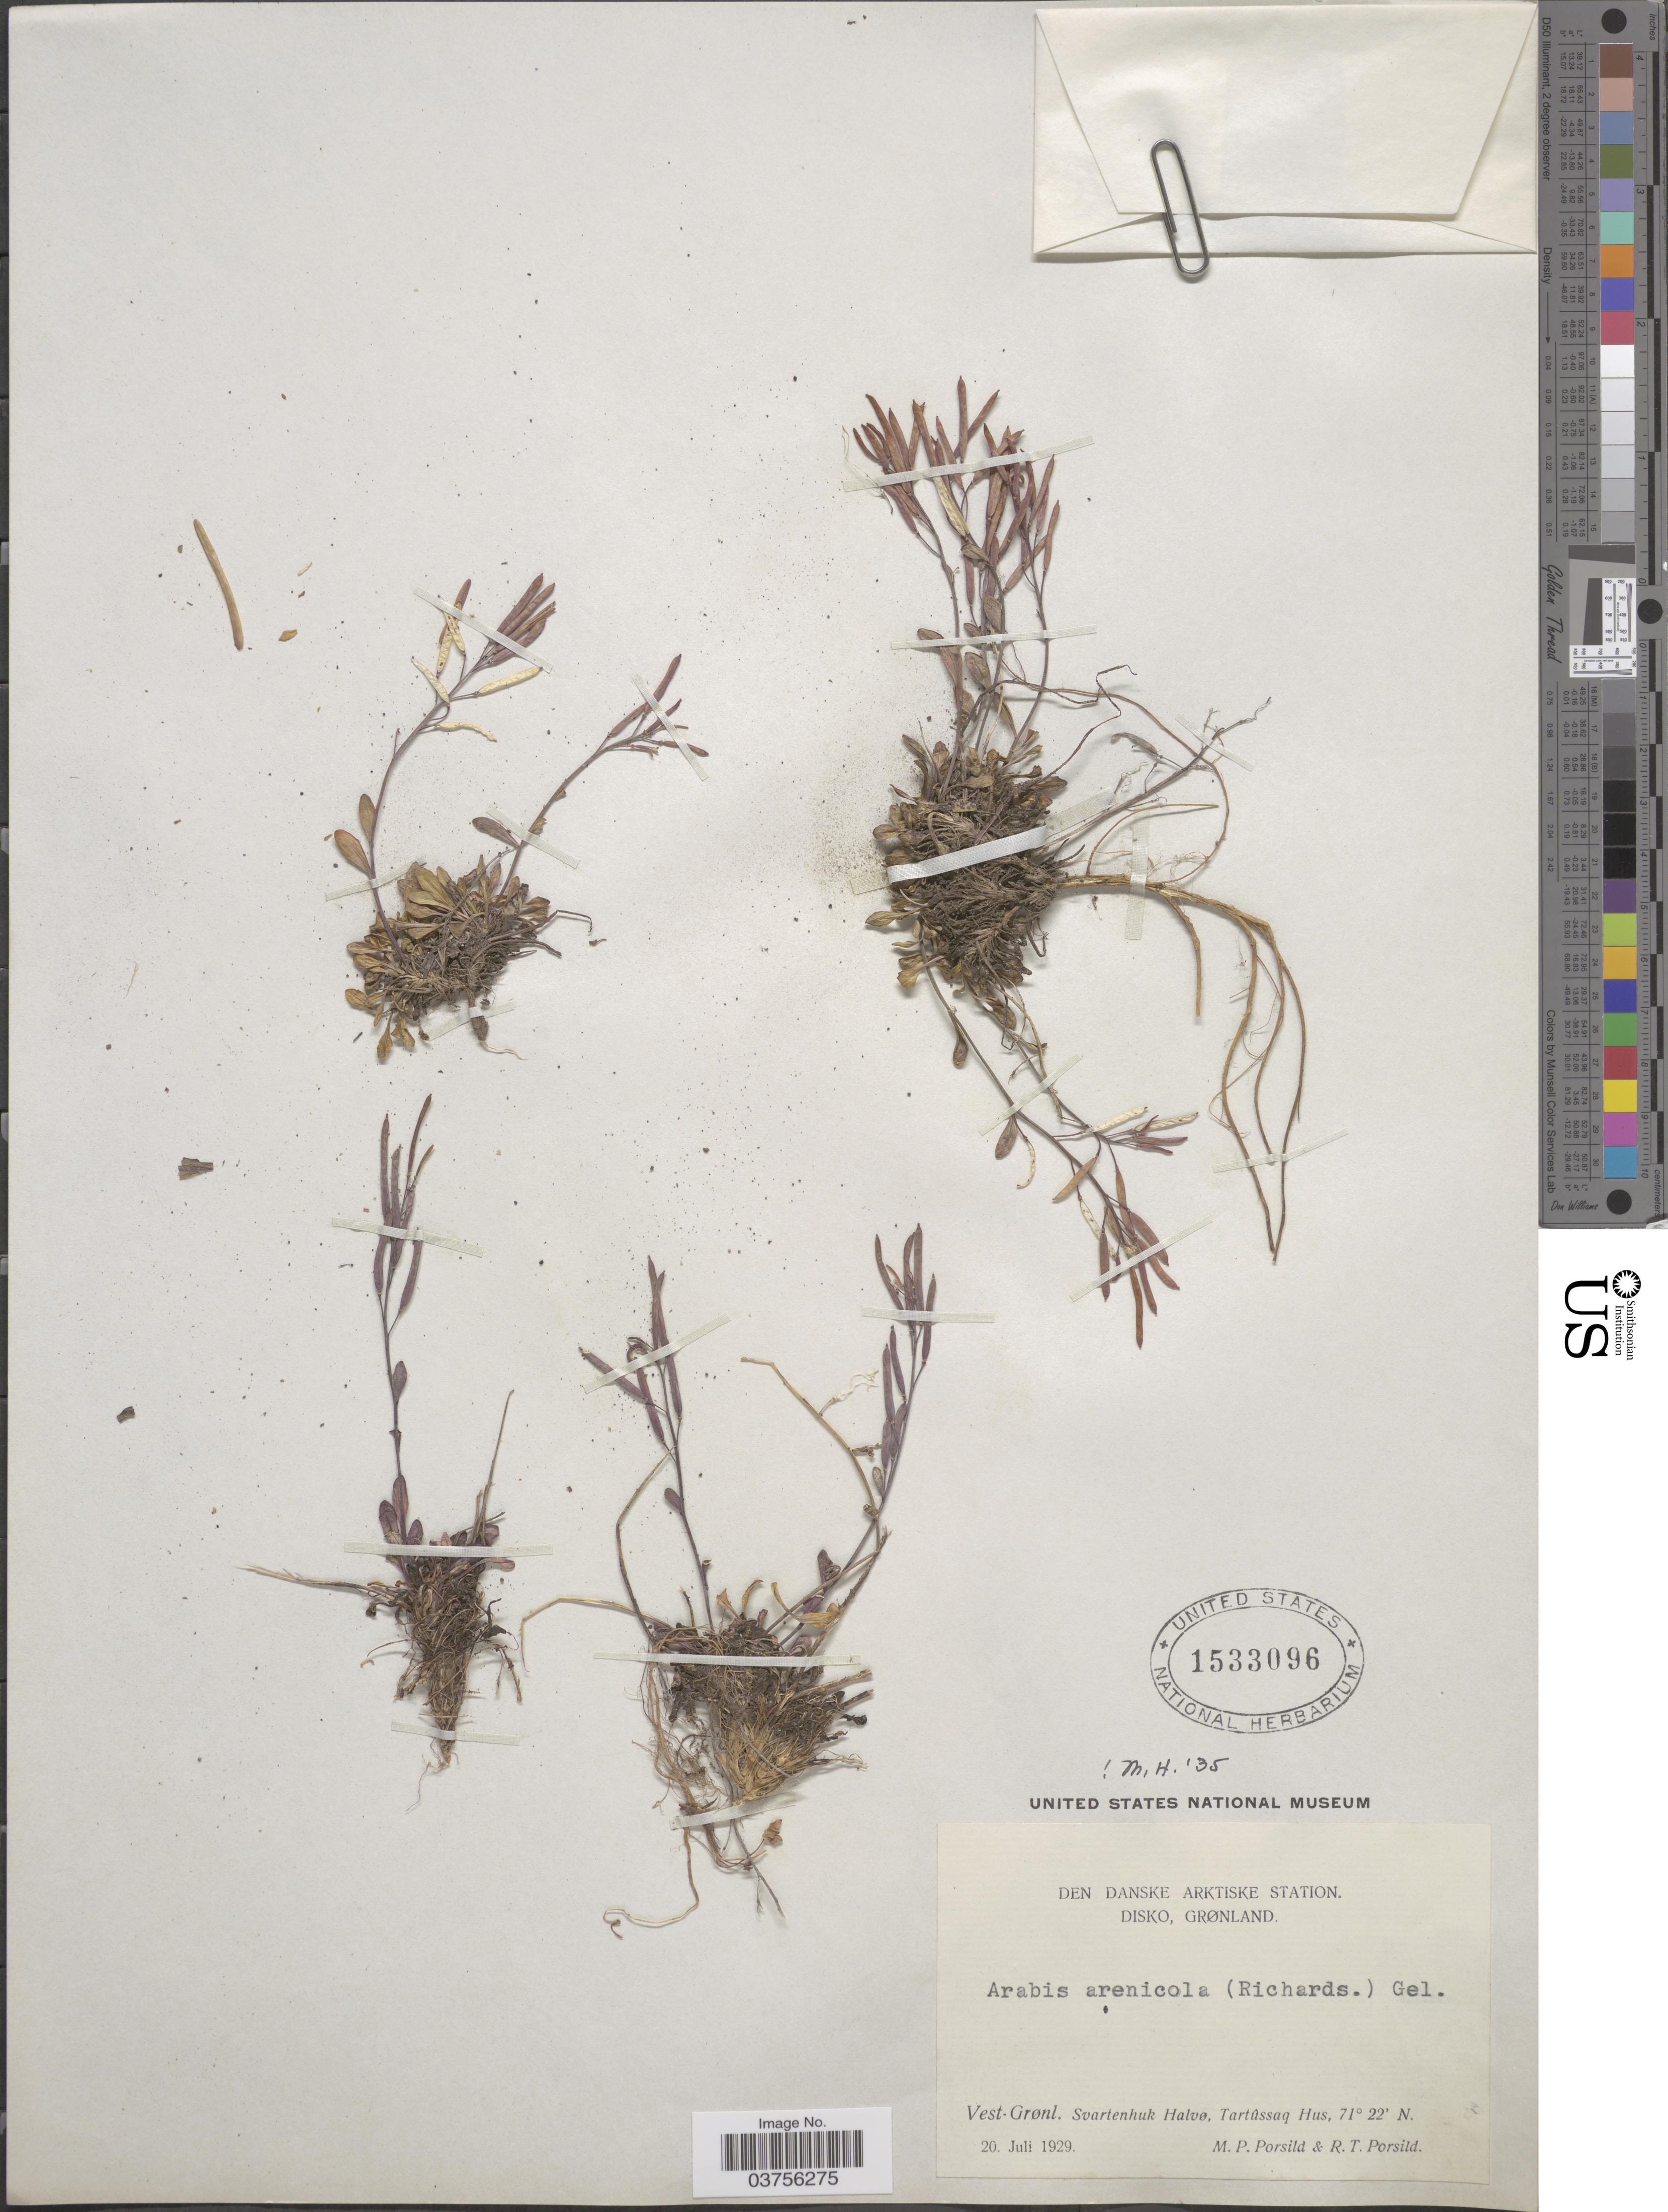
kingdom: Plantae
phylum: Tracheophyta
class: Magnoliopsida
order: Brassicales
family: Brassicaceae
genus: Arabis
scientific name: Arabis arenicola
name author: (Richardson ex Hook.) Gelert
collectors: M. P. Porsild & R. T. Porsild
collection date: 1929-07-20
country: Greenland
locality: Den Danske Arktiske Station. Disko. Vest-Grønl. Svartenhuk Halvø, Tartûssaq Hus.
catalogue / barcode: US 1533096